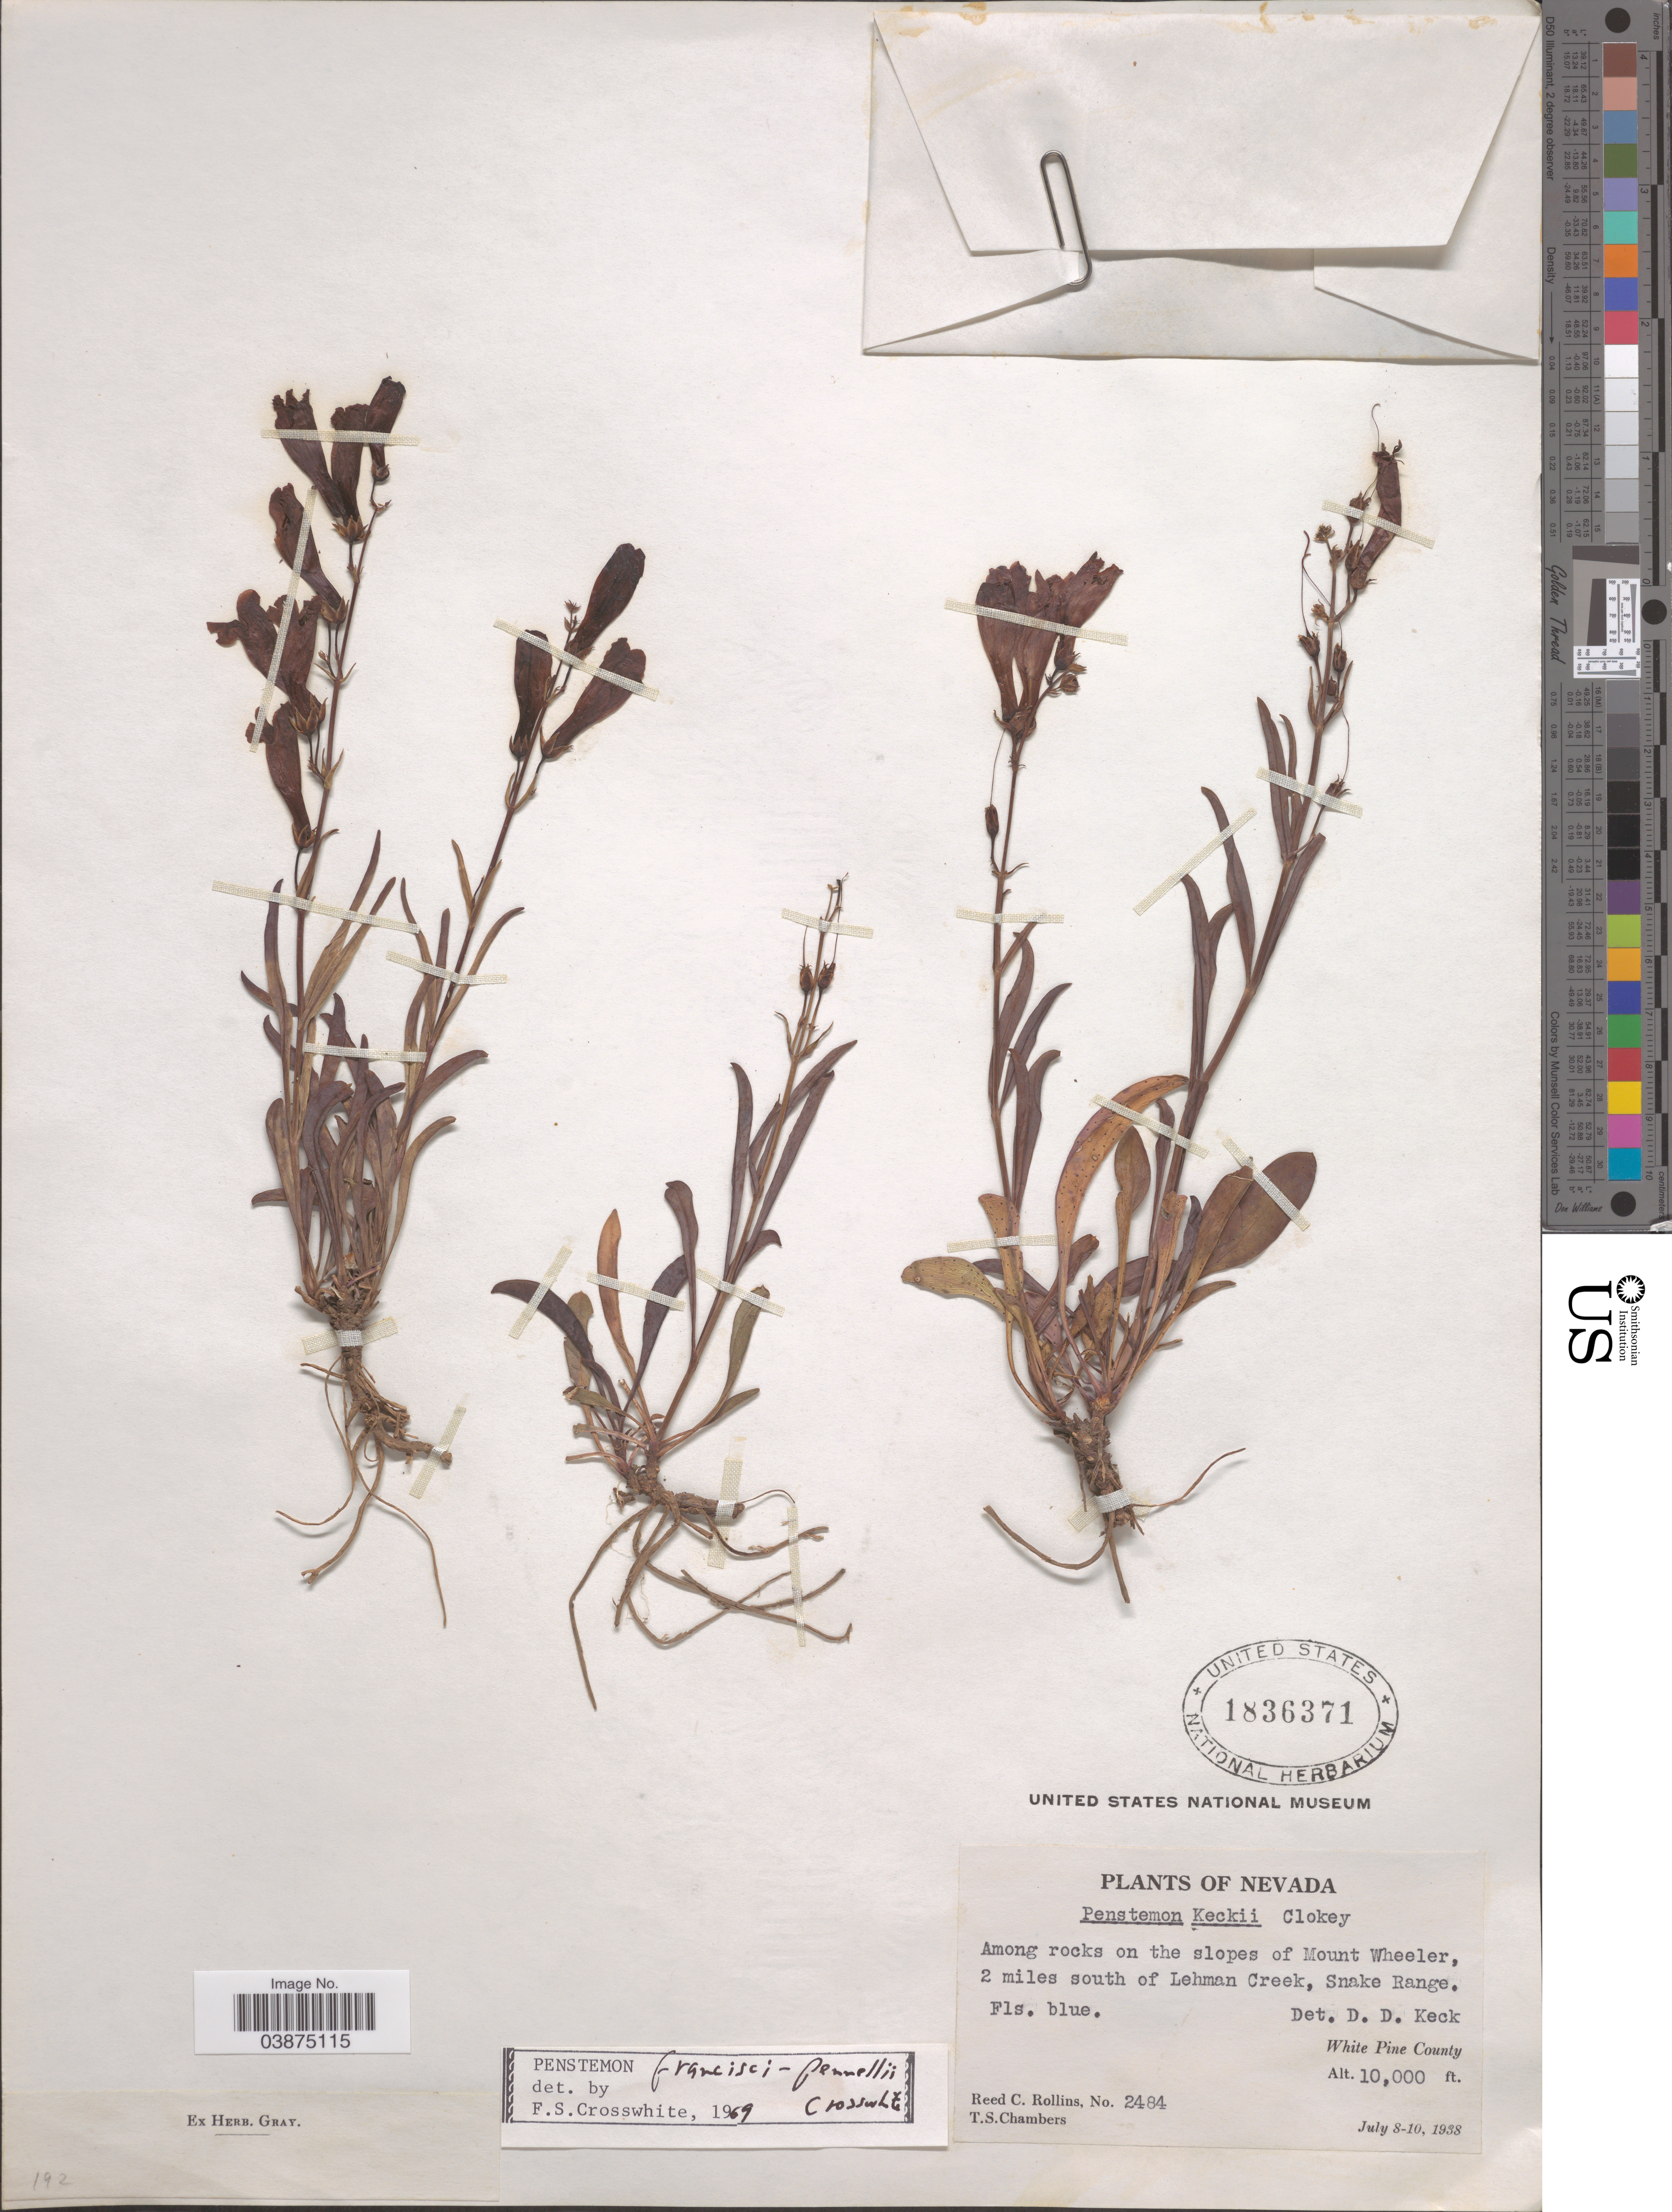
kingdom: Plantae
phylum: Tracheophyta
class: Magnoliopsida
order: Lamiales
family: Plantaginaceae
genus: Penstemon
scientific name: Penstemon floridus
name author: Brandegee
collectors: R. C. Rollins & T. Chambers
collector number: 2484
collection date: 1938-07-08/1938-07-10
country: United States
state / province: Nevada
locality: Slopes of Mount Wheeler, 2 miles south of Lehman Creek, Snake Range. White Pine County.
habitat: among rocks on the slope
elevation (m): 3048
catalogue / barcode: US 1836371